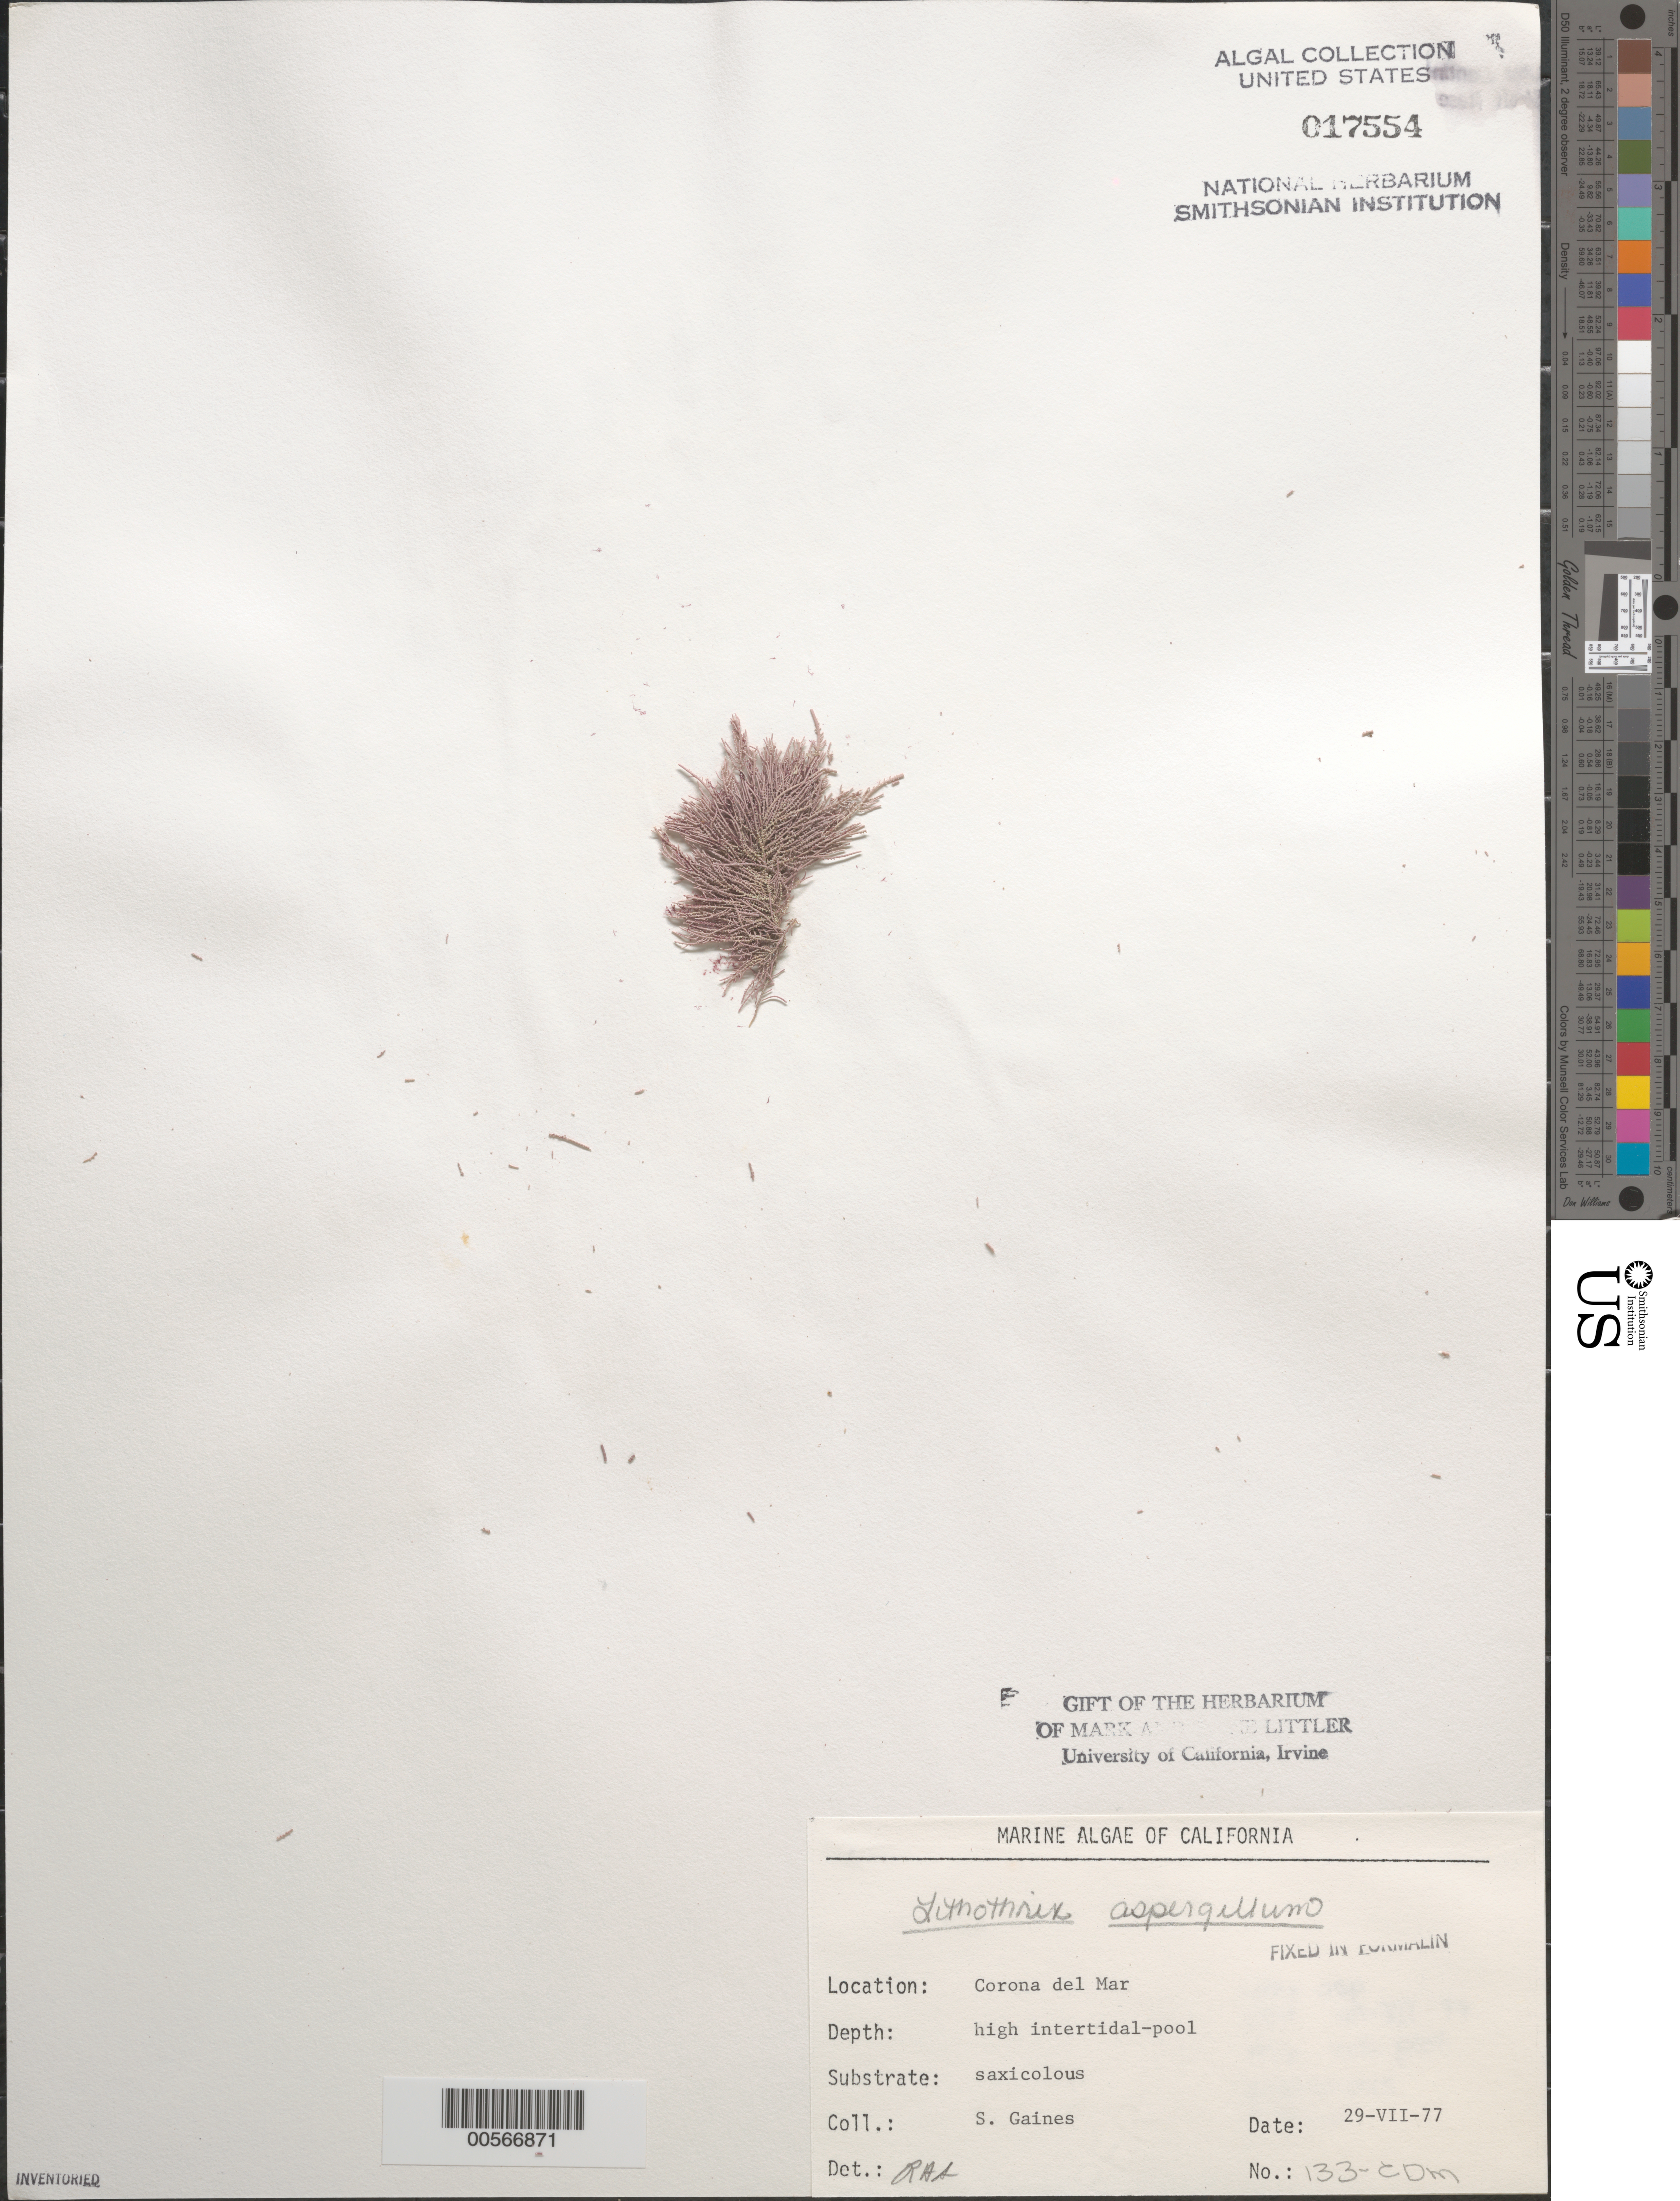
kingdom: Plantae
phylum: Rhodophyta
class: Florideophyceae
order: Corallinales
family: Lithophyllaceae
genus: Lithothrix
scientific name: Lithothrix aspergillum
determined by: Sims, Robert H.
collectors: S. Gaines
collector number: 133-CDM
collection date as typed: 29 Jul 1977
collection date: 1977-07-29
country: United States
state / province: California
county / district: Orange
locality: Corona del Mar, mouth of Morning Canyon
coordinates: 33 35'14"N, 117 51'54"W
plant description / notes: BLM-SOCALBIGHT Rocky Intertidal Survey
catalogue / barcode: US 17554